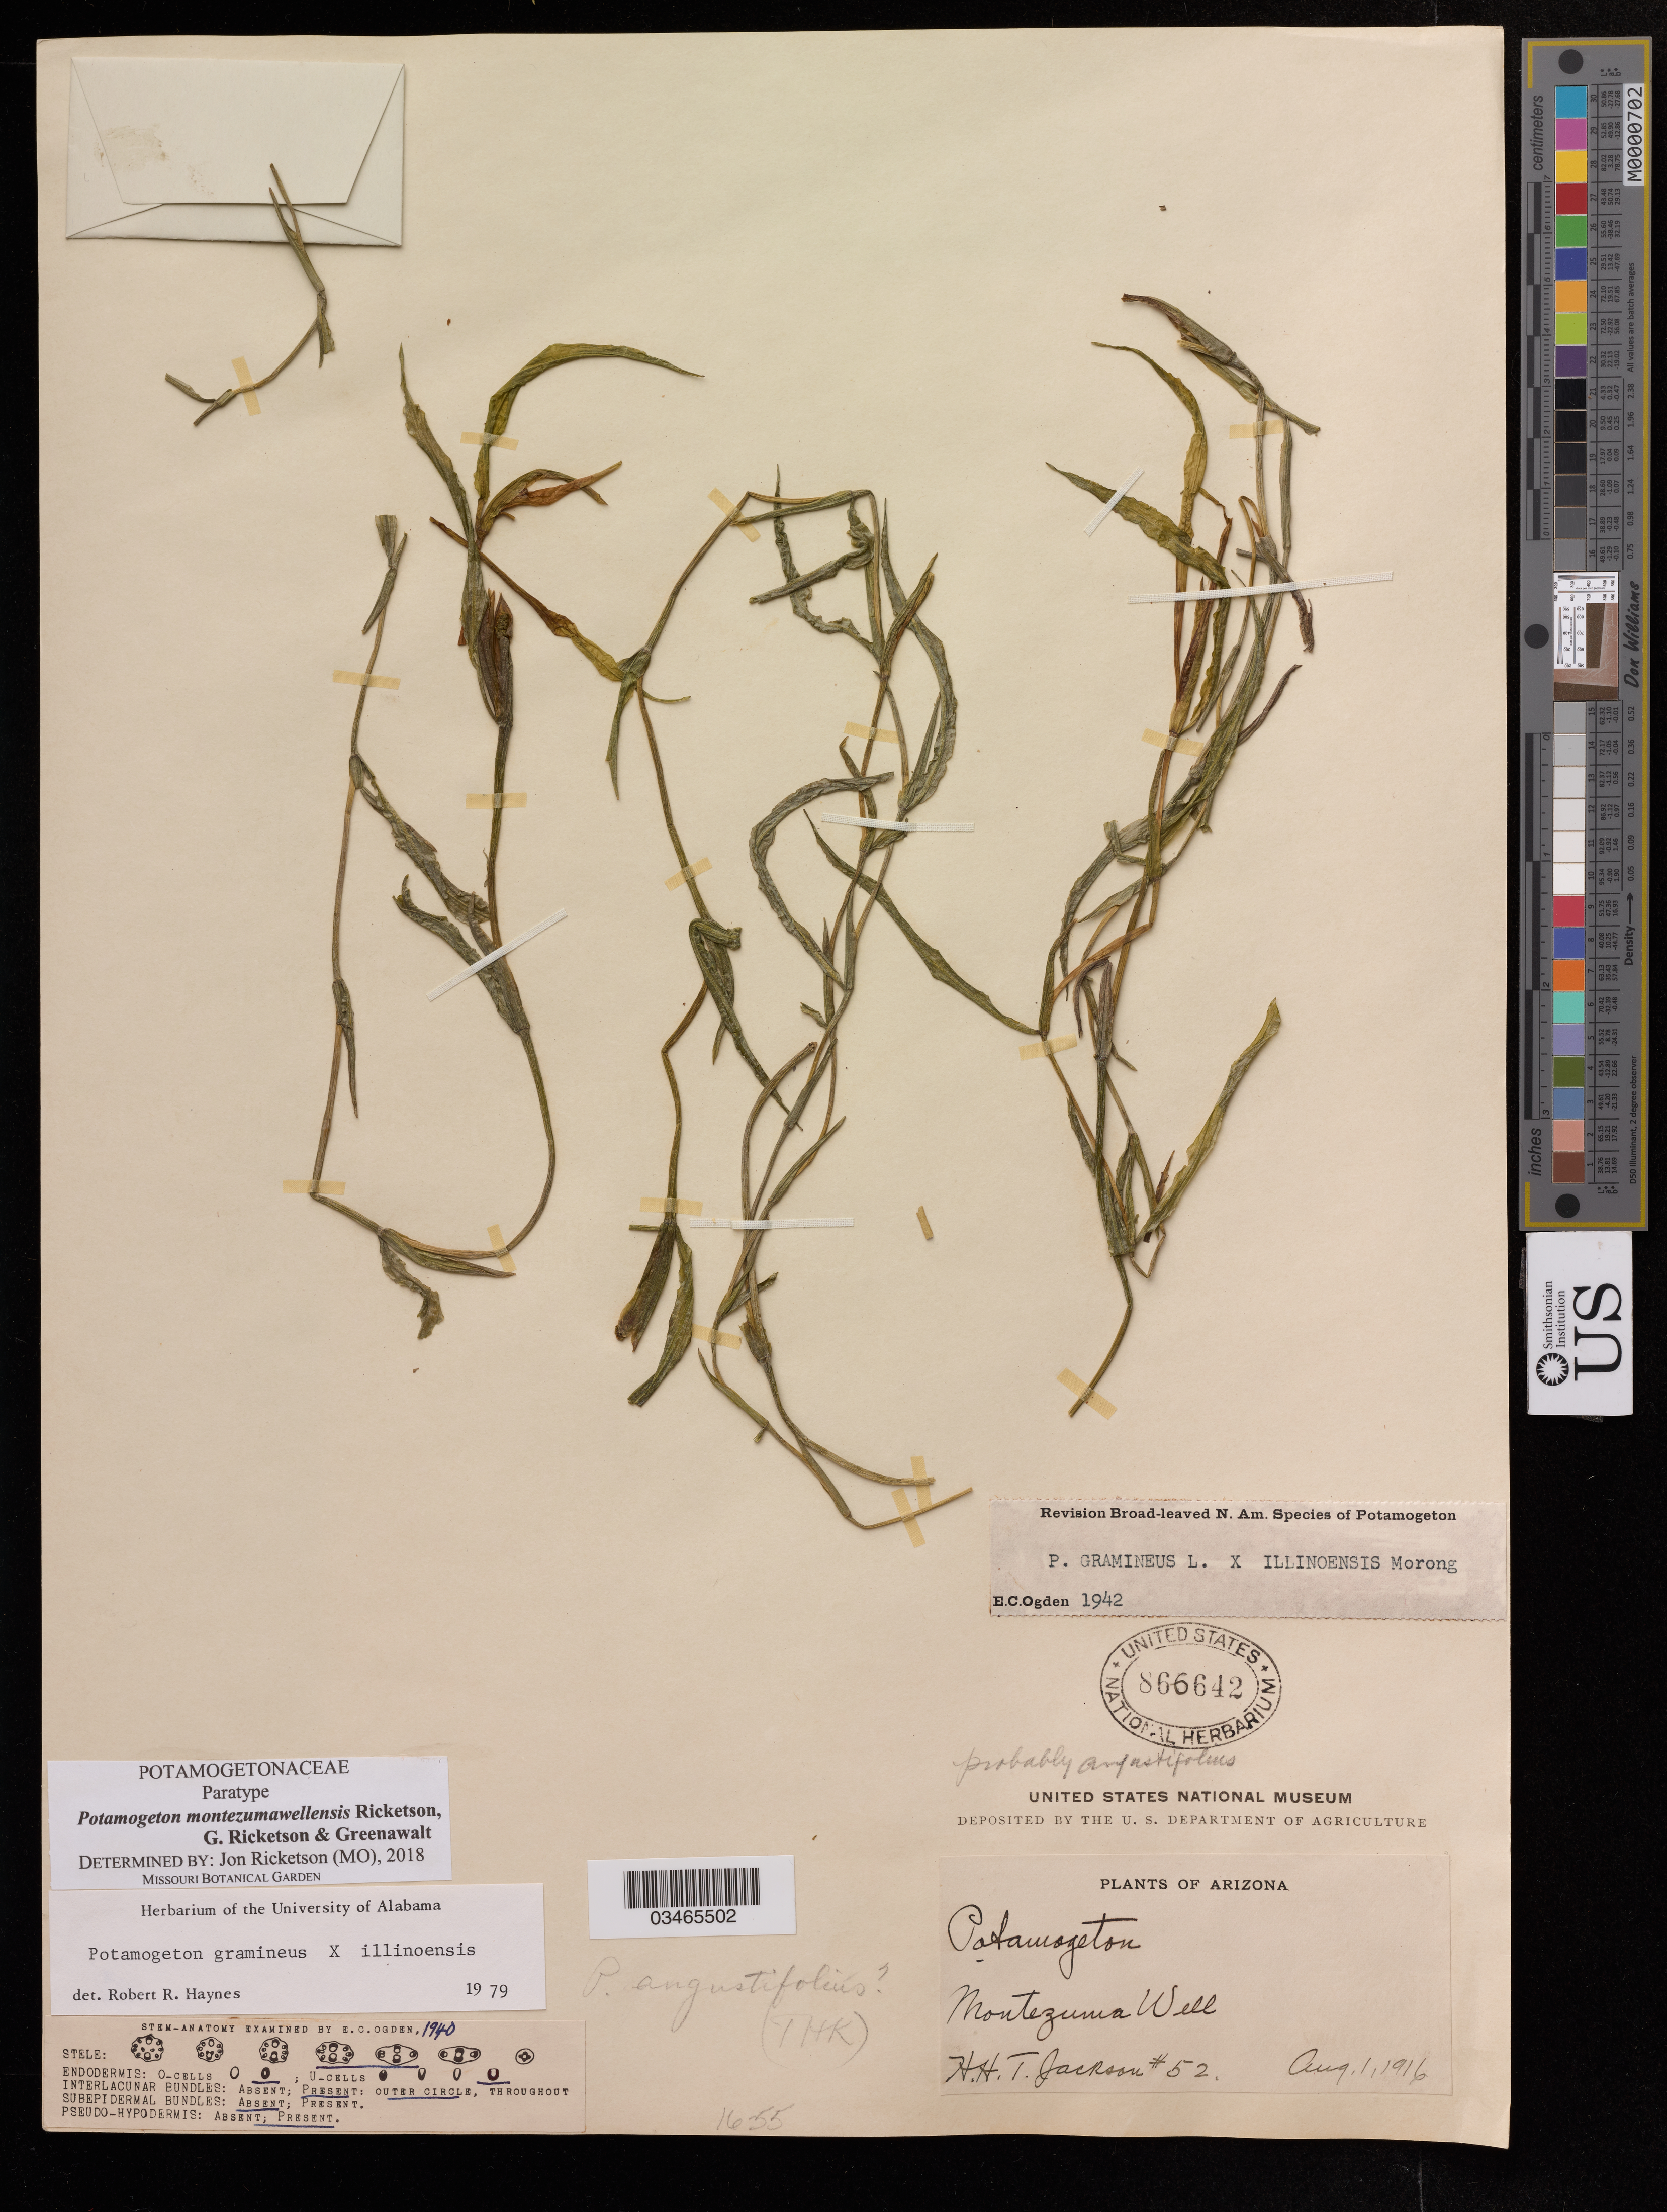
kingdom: Plantae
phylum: Tracheophyta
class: Liliopsida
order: Alismatales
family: Potamogetonaceae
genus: Potamogeton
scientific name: Potamogeton montezumawellensis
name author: Ricketson et al.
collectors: H. Jackson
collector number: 52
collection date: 1916-08-01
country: United States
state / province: Arizona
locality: Montezuma Well.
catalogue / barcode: US 866642